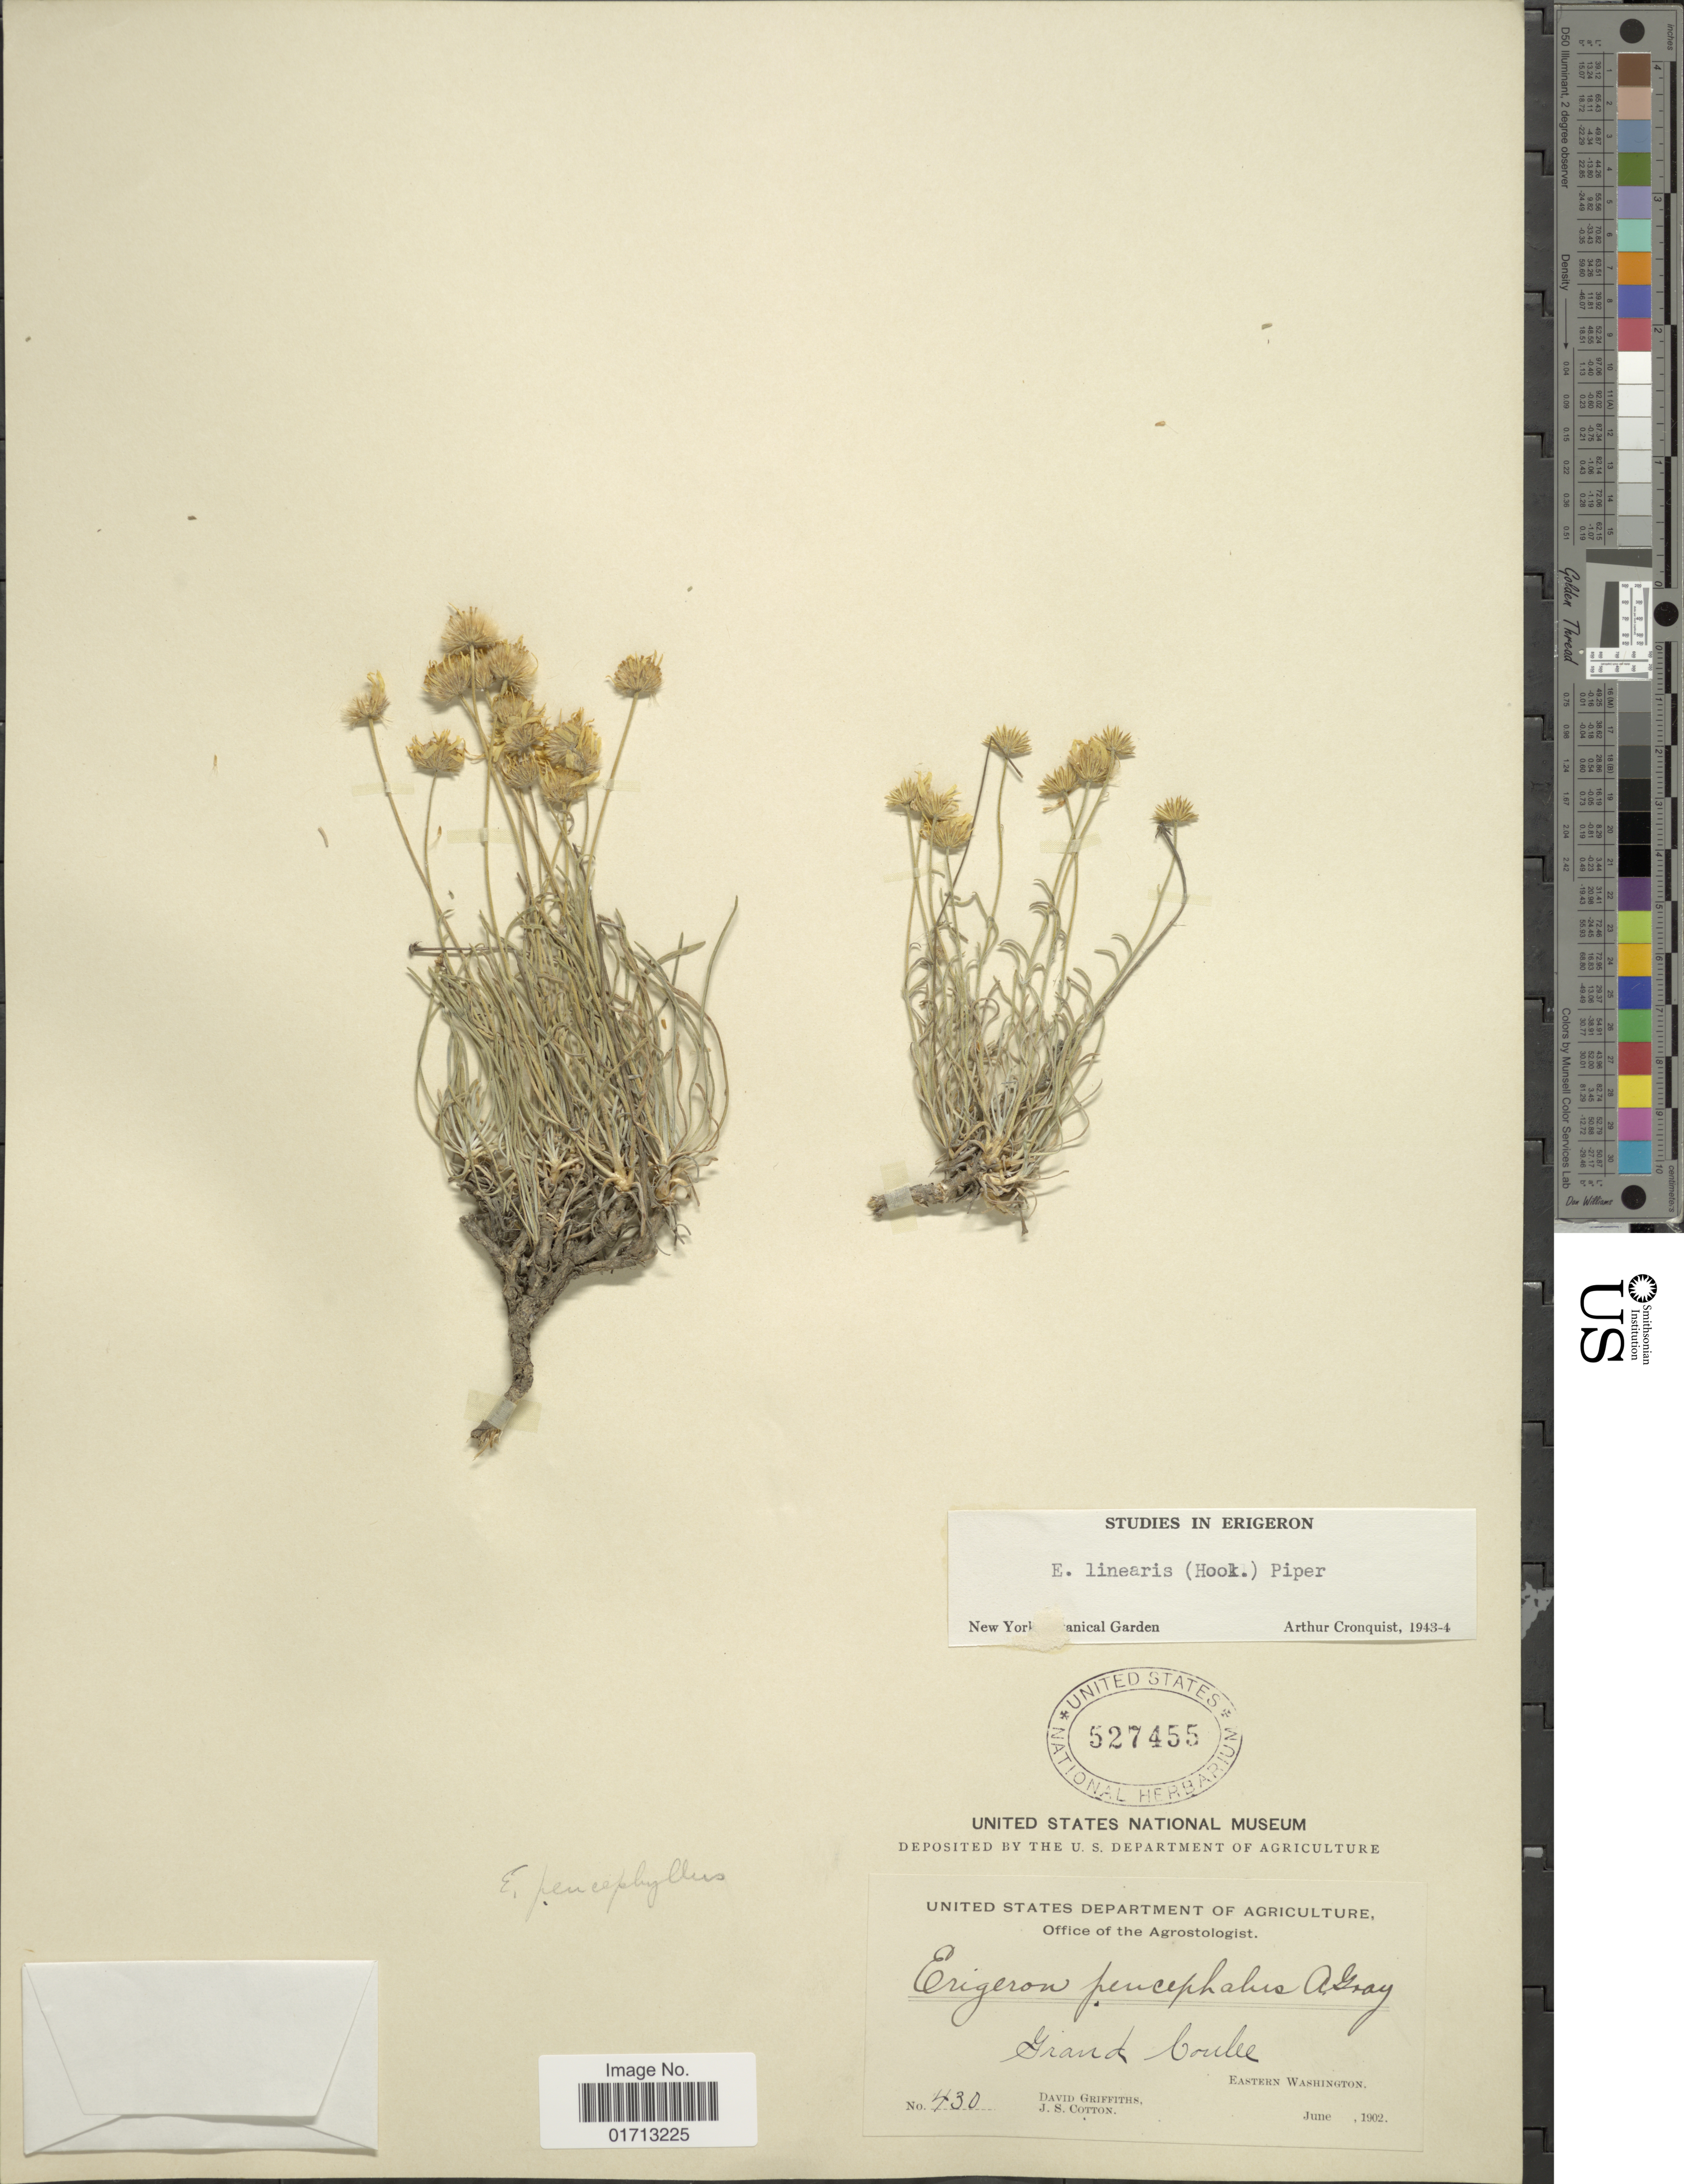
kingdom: Plantae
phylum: Tracheophyta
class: Magnoliopsida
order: Asterales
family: Asteraceae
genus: Erigeron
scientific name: Erigeron linearis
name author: (Hook.) Piper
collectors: D. Griffiths & J. S. Cotton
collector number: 430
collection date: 1902-06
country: United States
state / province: Washington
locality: Grand Coulee. Eastern Washington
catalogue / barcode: US 527455